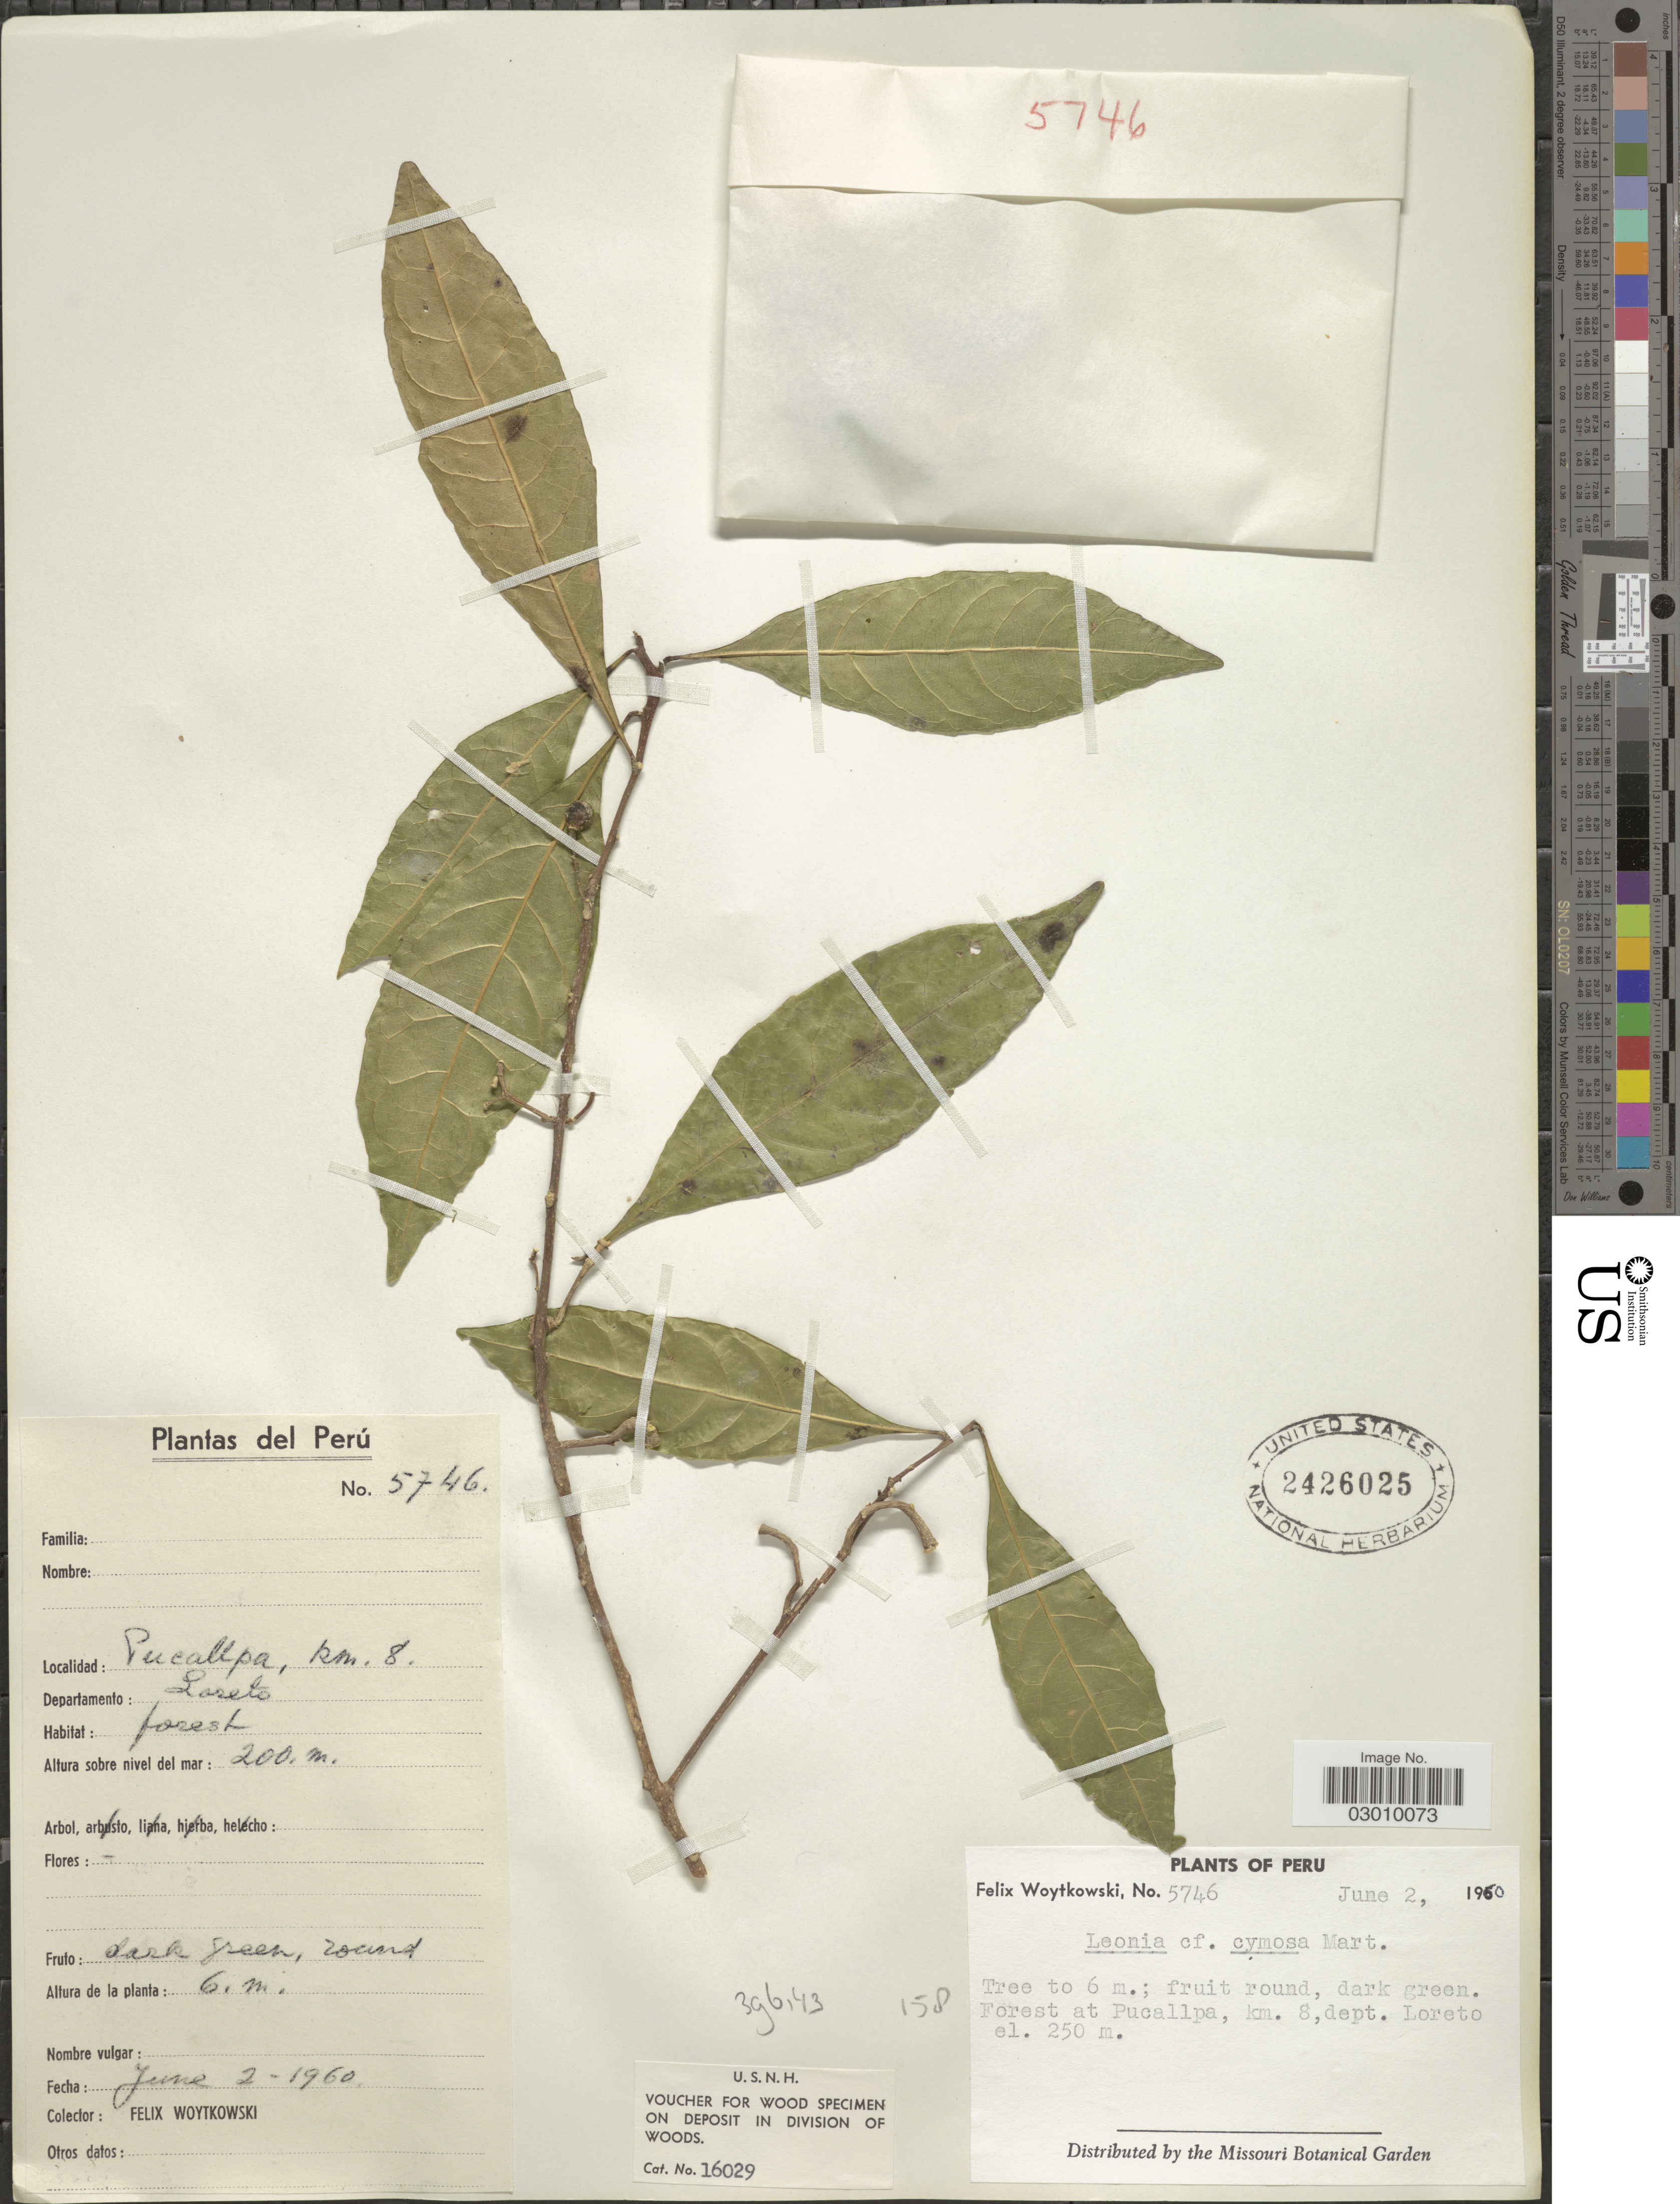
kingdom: Plantae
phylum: Tracheophyta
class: Magnoliopsida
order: Malpighiales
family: Violaceae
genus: Leonia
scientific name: Leonia cymosa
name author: Mart.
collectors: F. Woytkowski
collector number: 5746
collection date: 1950-06-02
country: Peru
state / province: Loreto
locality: Forest at Pucallpa, km. 8, dept. Departamento: Loreto.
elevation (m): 200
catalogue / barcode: US 2426025